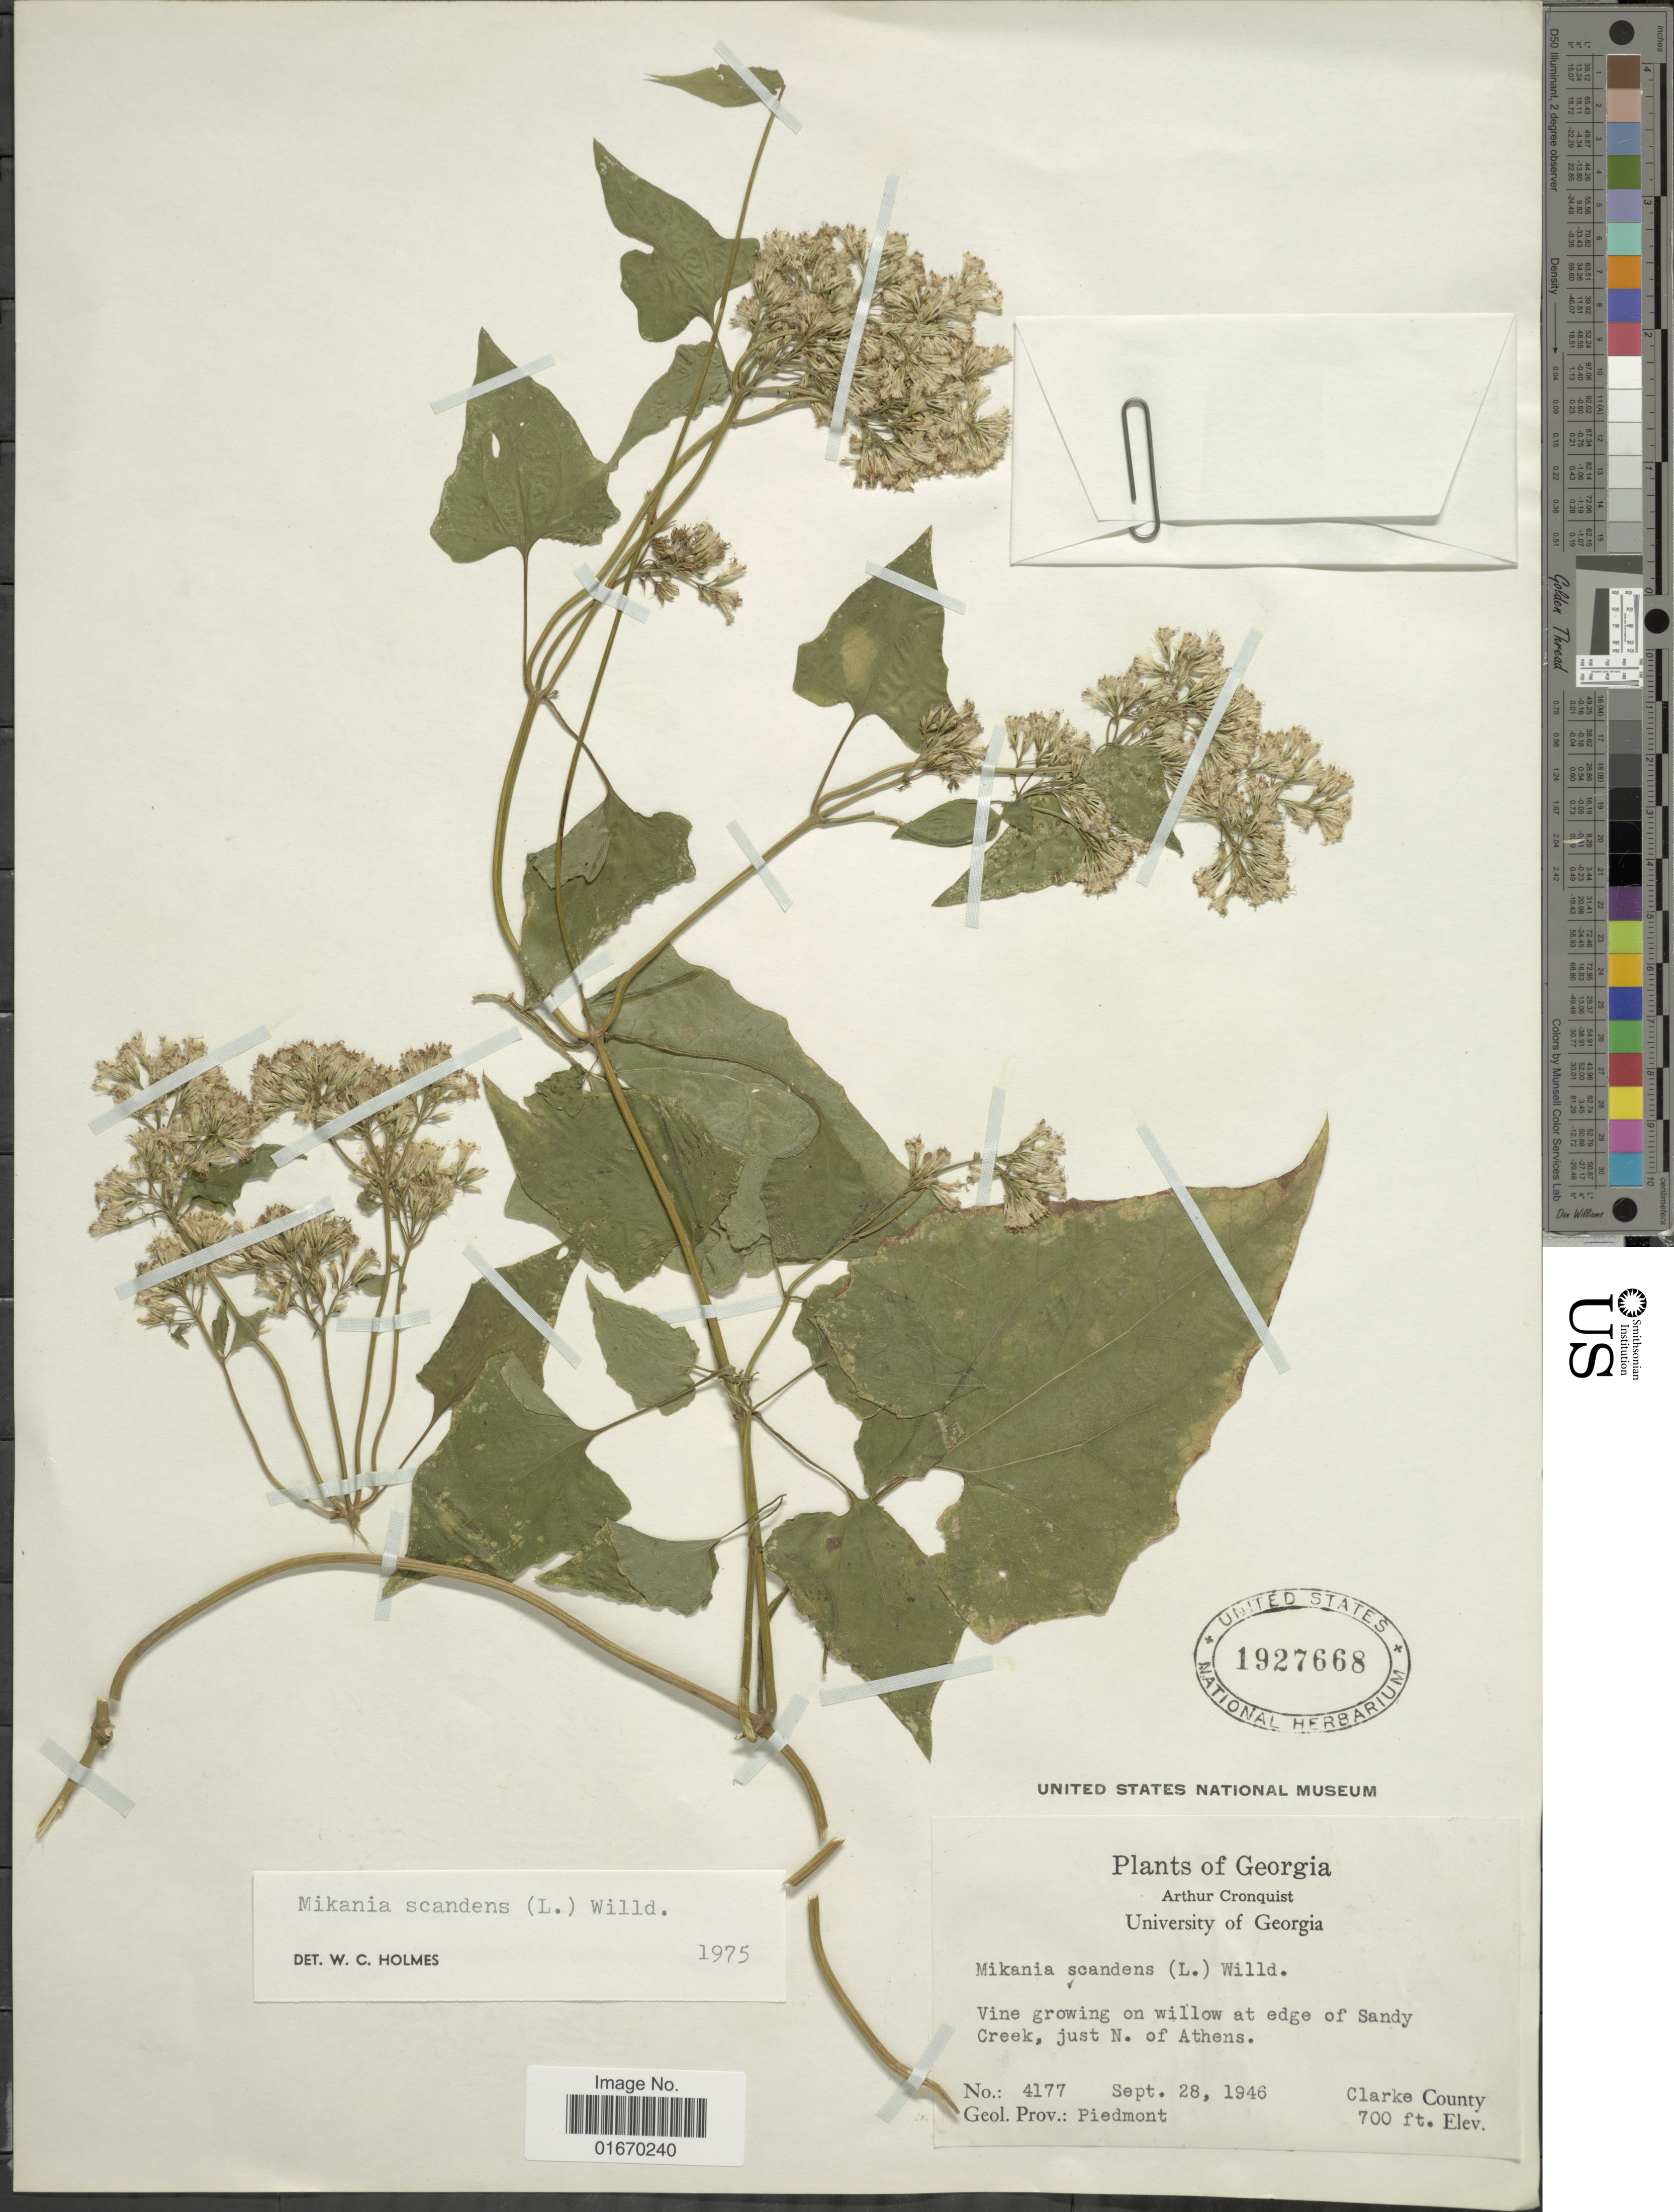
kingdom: Plantae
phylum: Tracheophyta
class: Magnoliopsida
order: Asterales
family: Asteraceae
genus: Mikania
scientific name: Mikania scandens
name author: (L.) Willd.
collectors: A. J. Cronquist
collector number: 4177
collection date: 1946-09-28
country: United States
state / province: Georgia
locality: At edge of Sandy Creek, just N of Athens, Geol Prov. Piedmont, Clarke County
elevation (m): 213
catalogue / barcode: US 1927668